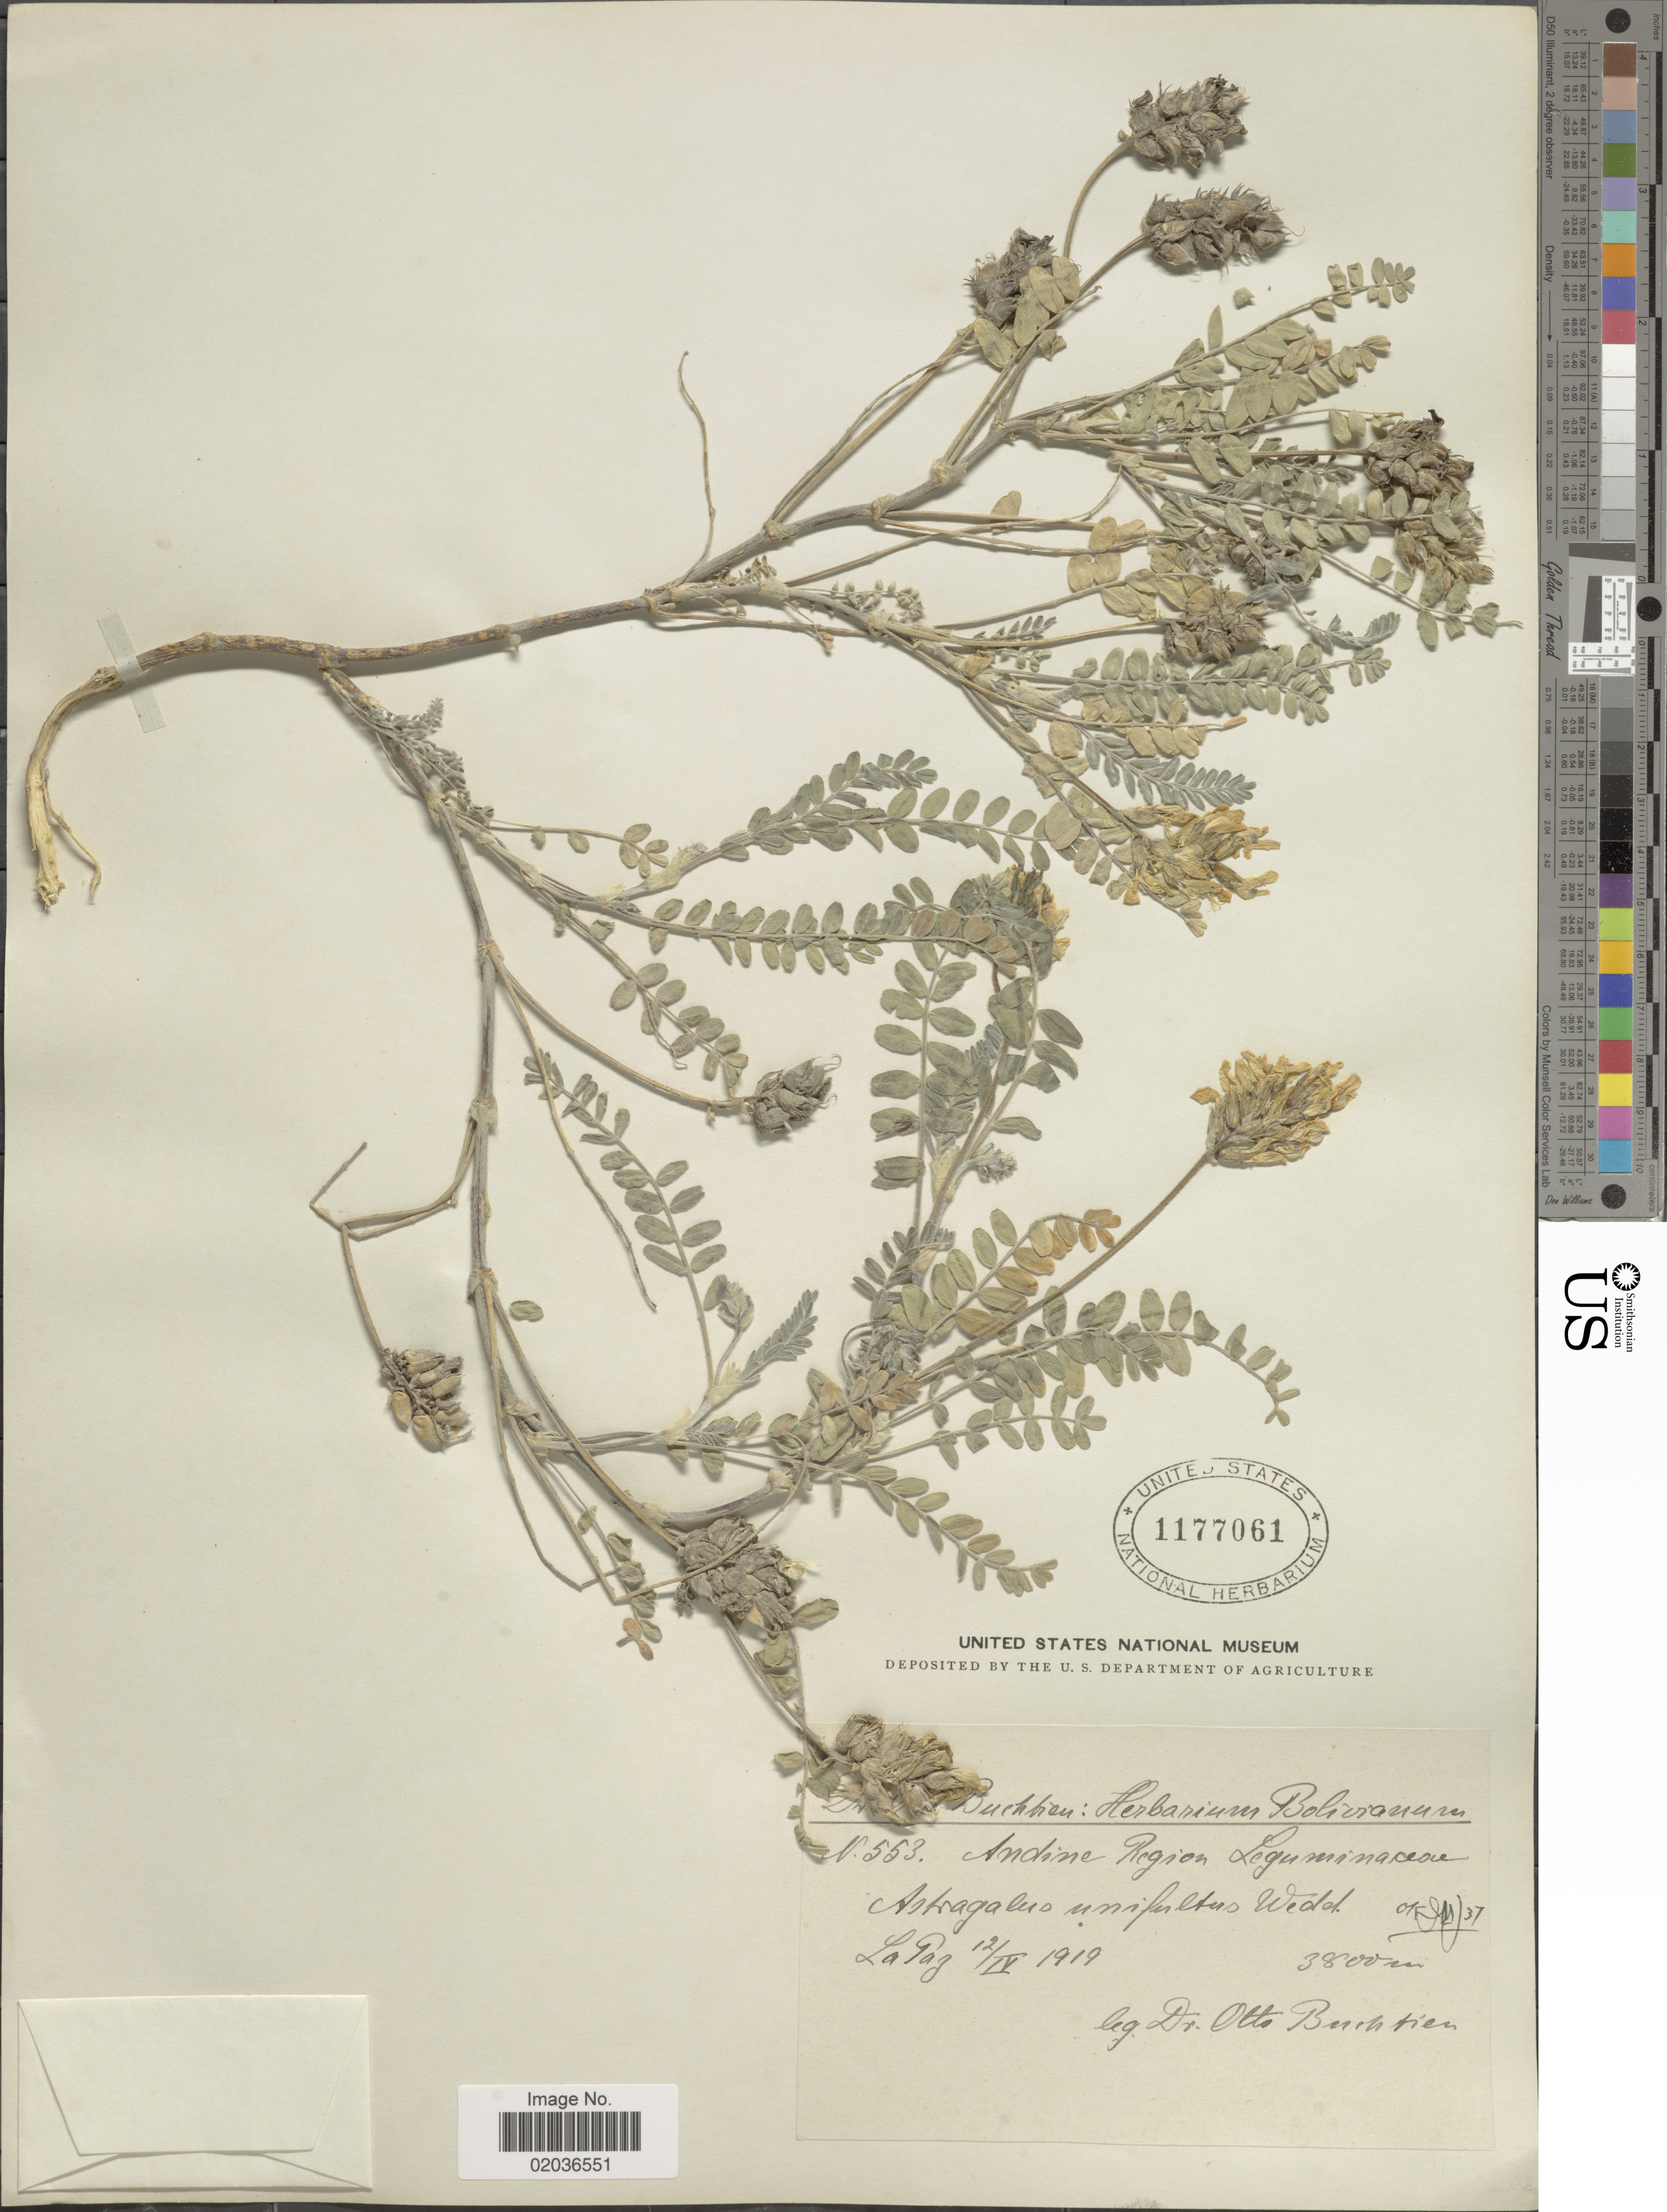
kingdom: Plantae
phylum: Tracheophyta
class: Magnoliopsida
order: Fabales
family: Fabaceae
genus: Astragalus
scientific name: Astragalus garbancillo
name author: Cav.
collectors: O. Buchtien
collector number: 553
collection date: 1919-04-12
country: Bolivia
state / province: La Paz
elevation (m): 3800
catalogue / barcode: US 1177061